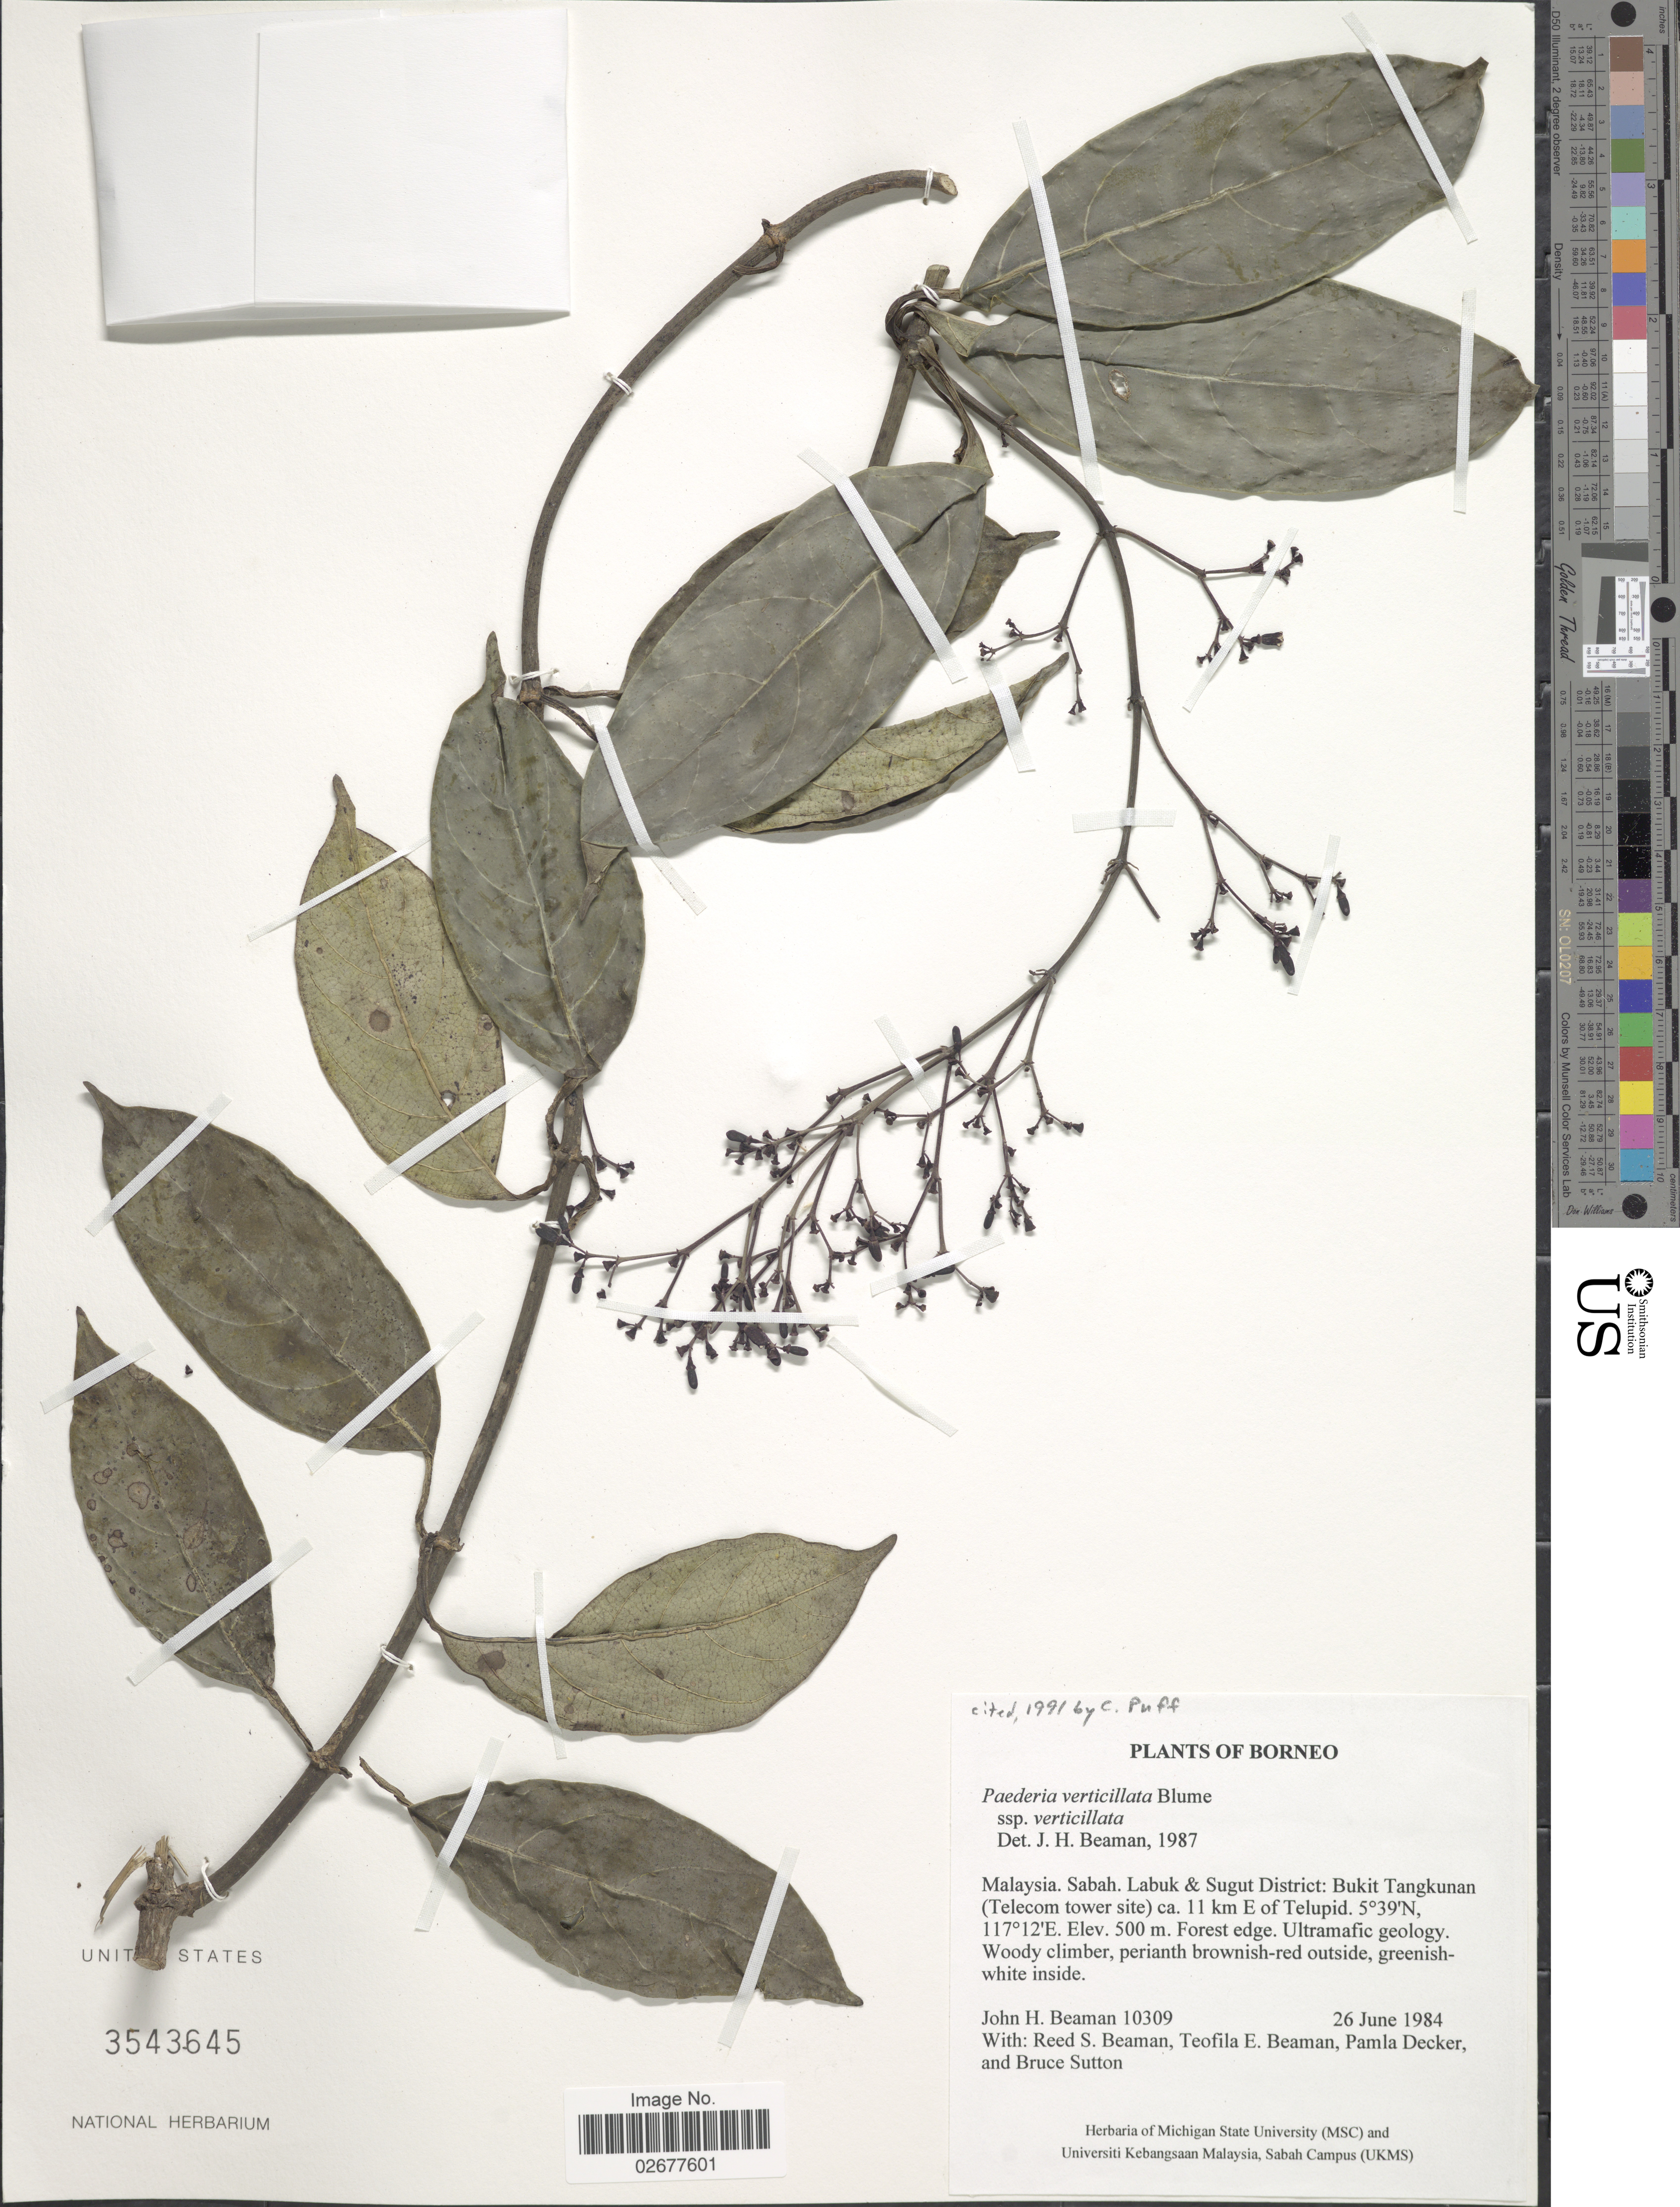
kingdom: Plantae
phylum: Tracheophyta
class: Magnoliopsida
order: Gentianales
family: Rubiaceae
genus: Paederia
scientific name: Paederia verticillata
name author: Blume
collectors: J. H. Beaman, R. S. Beaman, T. E. Beaman, P. Decker & B. Sutton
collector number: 10309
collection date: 1984-06-26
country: Malaysia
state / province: Sabah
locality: Borneo. Labuk & Sugut District: Bukit Tangkunan (Telecom tower site) ca. 11 km E of Telupid.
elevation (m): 500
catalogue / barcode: US 3543645